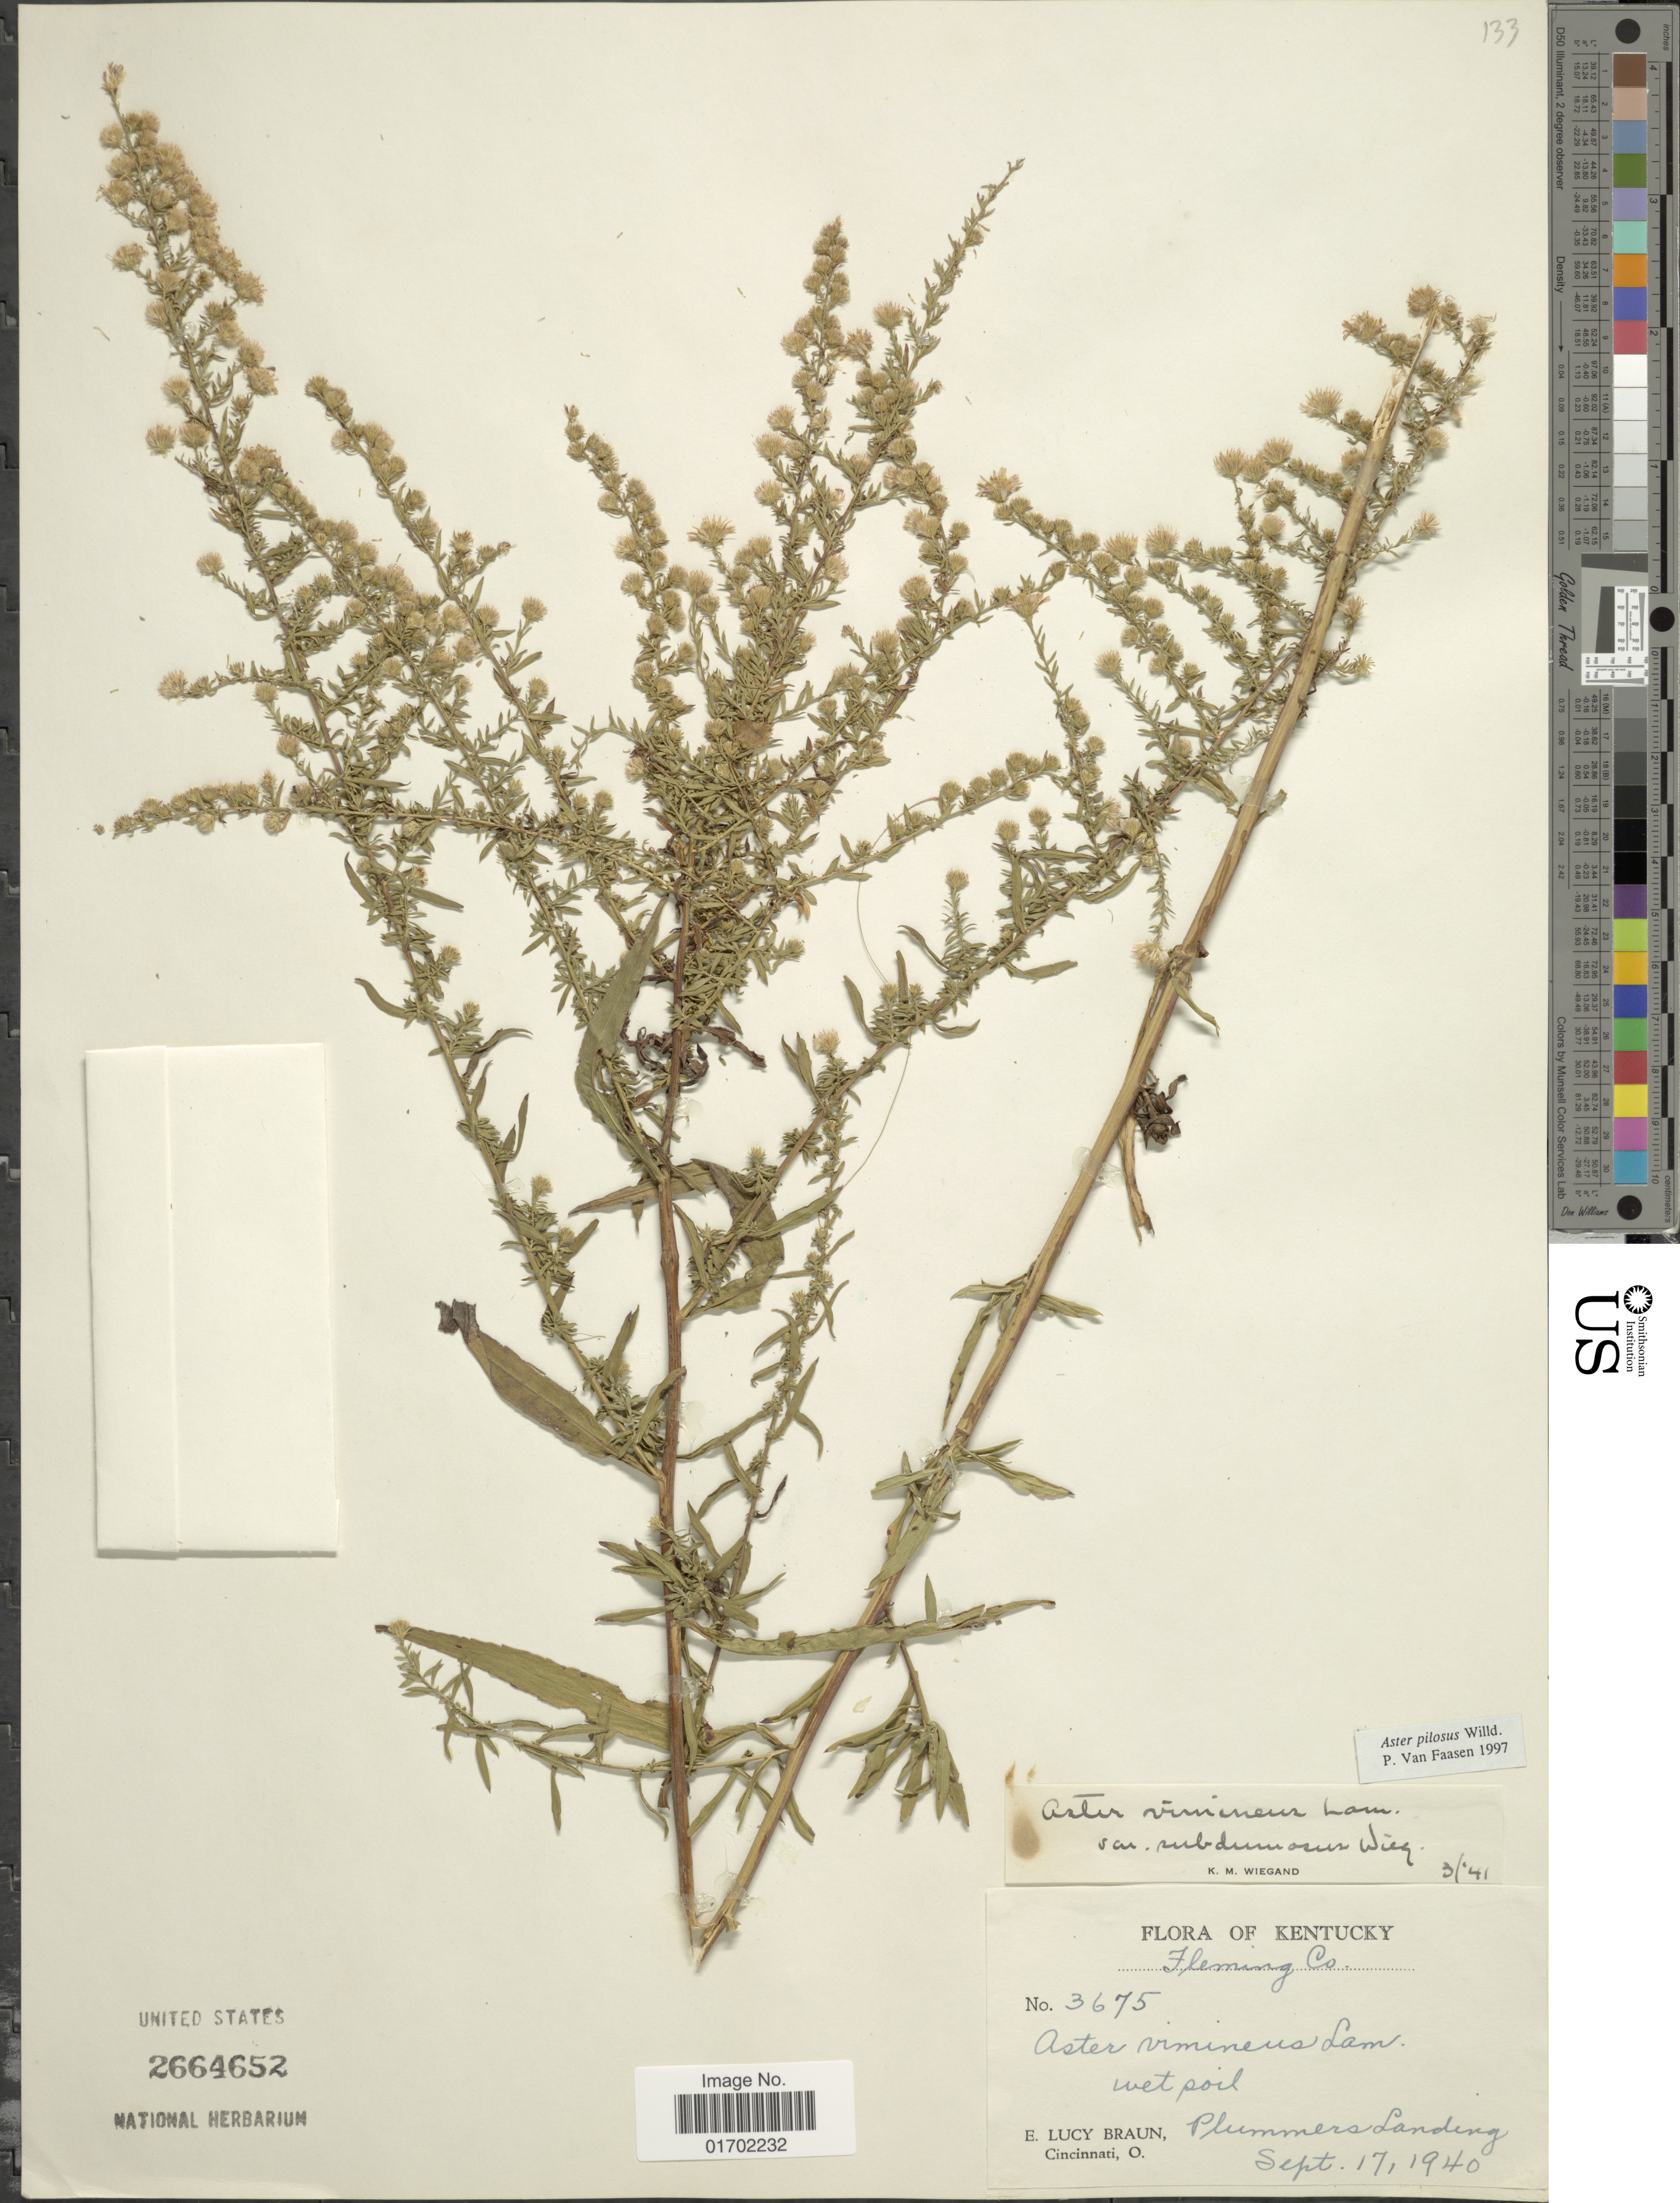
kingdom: Plantae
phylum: Tracheophyta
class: Magnoliopsida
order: Asterales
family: Asteraceae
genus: Symphyotrichum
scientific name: Symphyotrichum pilosum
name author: (Willd.) G.L. Nesom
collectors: E. L. Braun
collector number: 3675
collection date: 1940-09-17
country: United States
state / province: Kentucky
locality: Fleming Co., Plummers Landing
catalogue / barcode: US 2664652